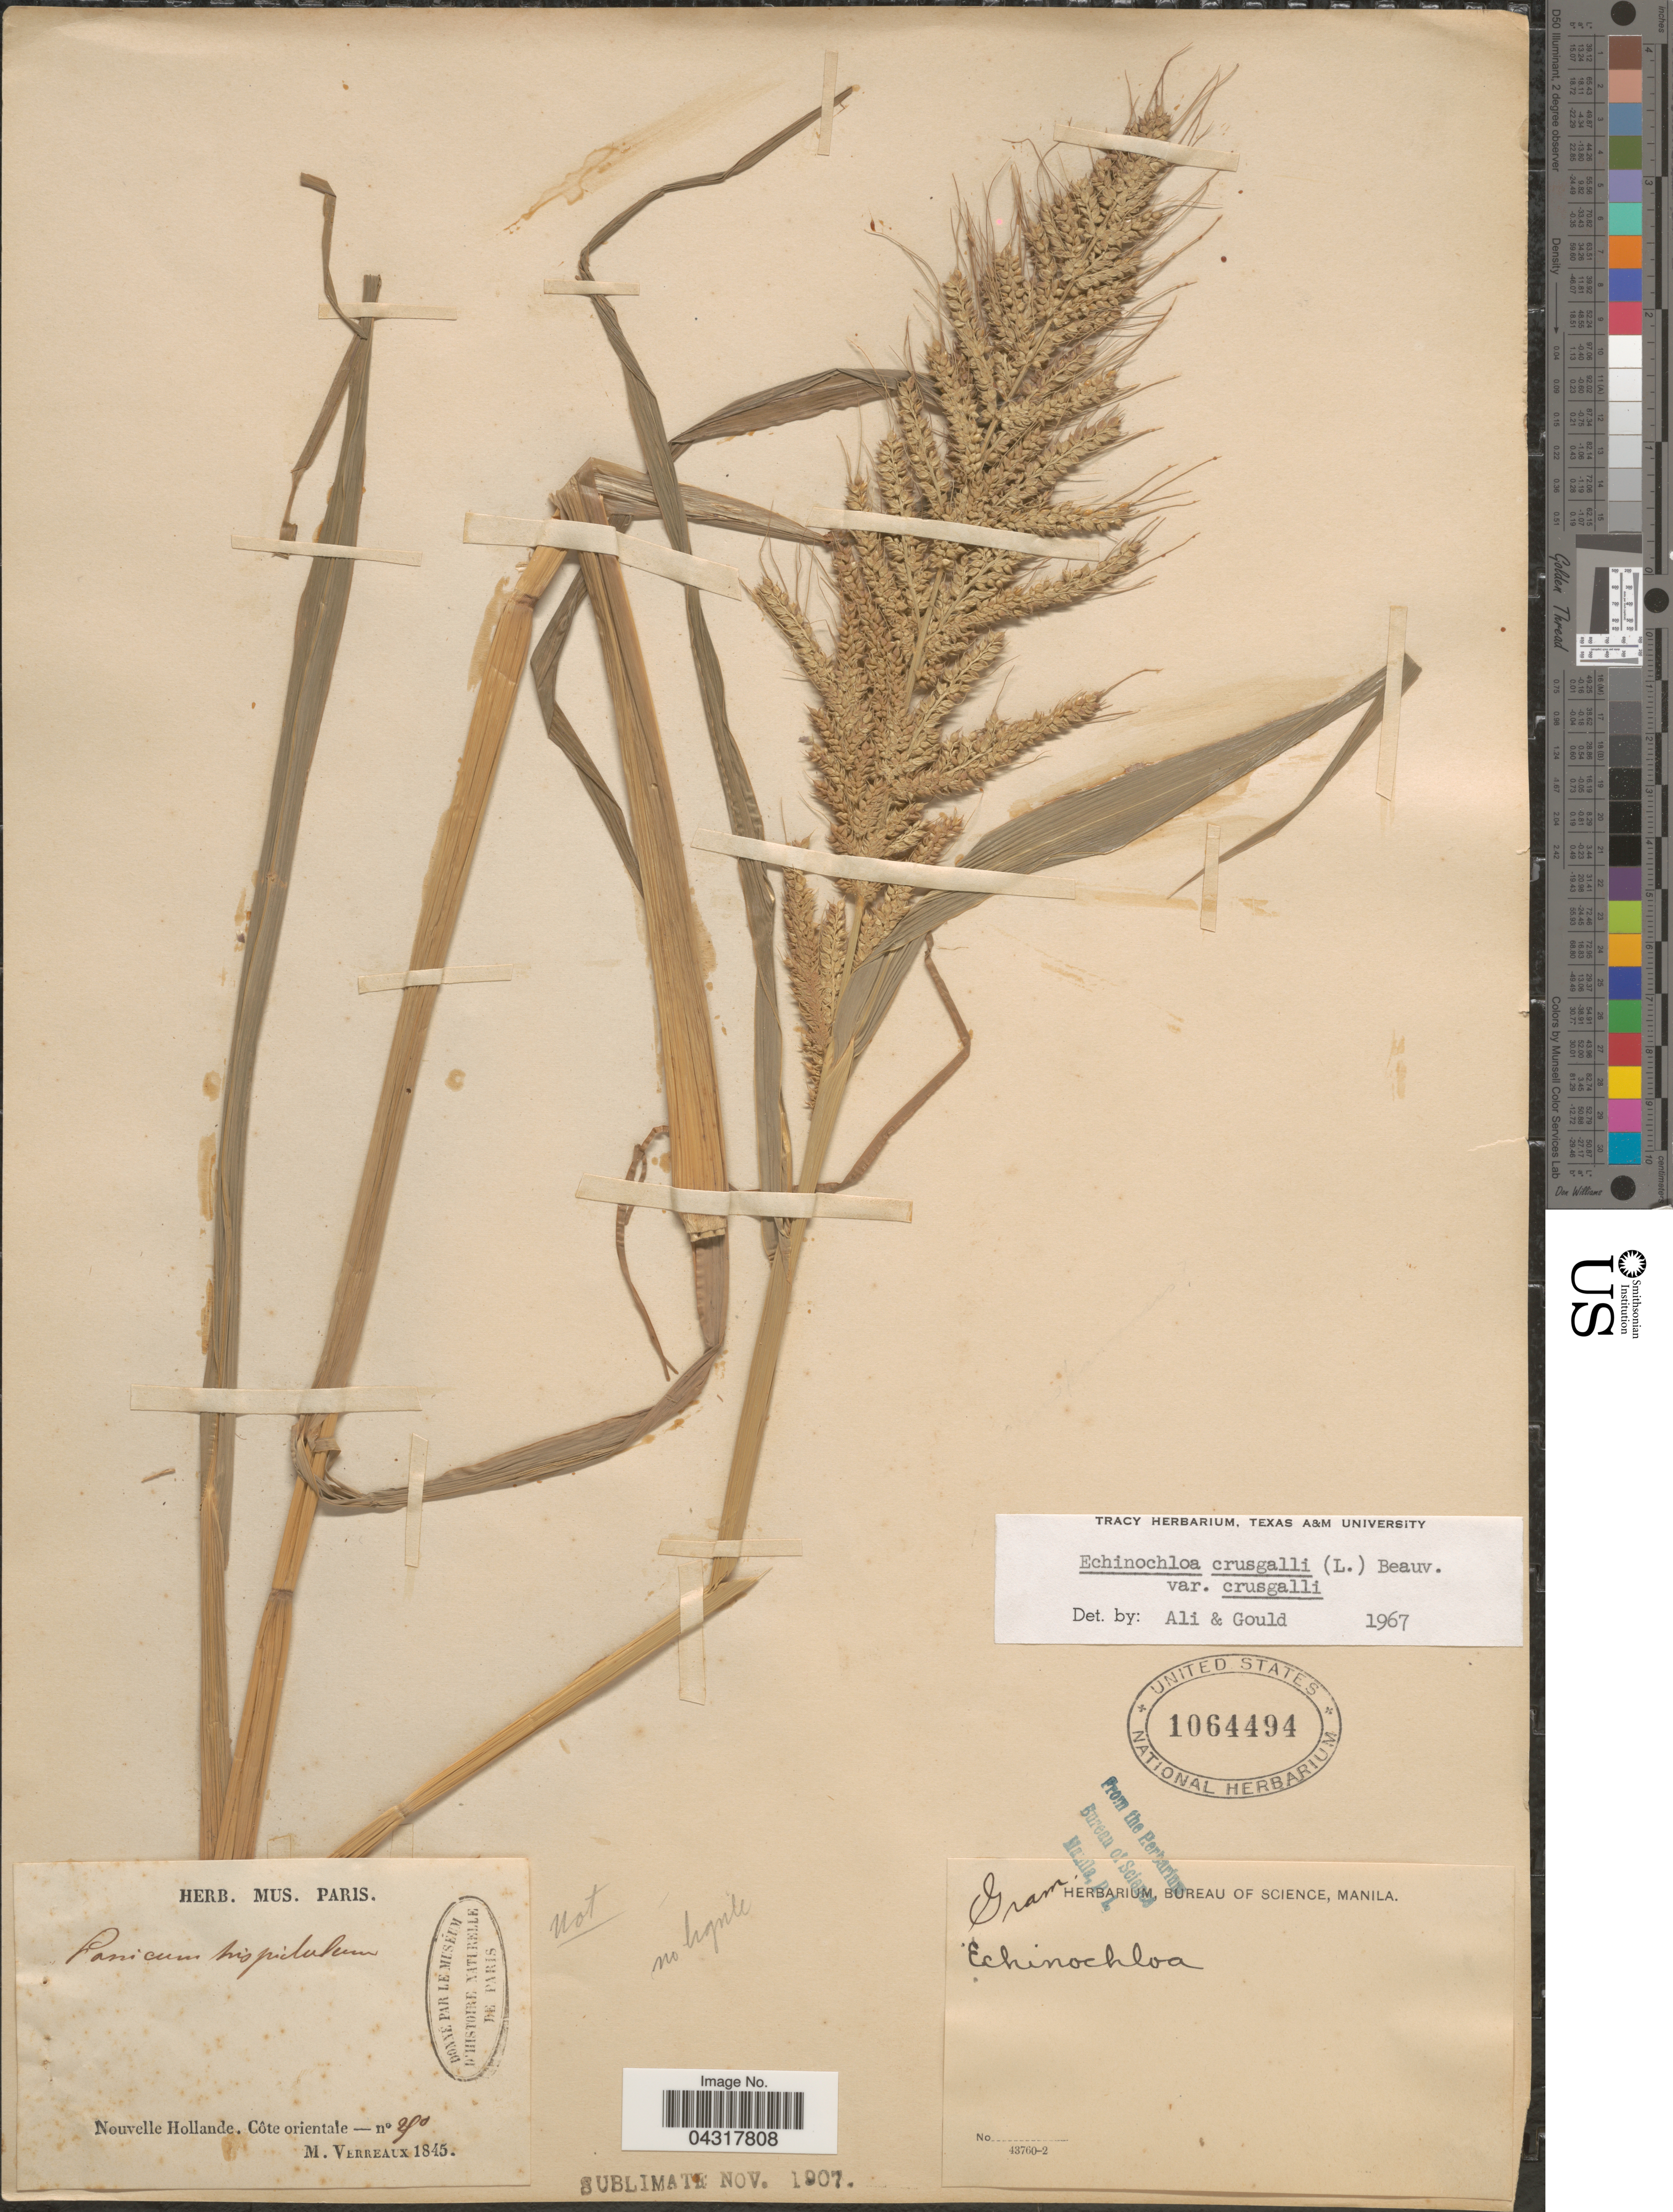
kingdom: Plantae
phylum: Tracheophyta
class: Liliopsida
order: Poales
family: Poaceae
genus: Echinochloa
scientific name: Echinochloa crus-galli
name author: (L.) P. Beauv.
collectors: M. Verreaux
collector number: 250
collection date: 1845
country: Australia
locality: Nouvelle Hollande, Côte orientale.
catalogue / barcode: US 1064494